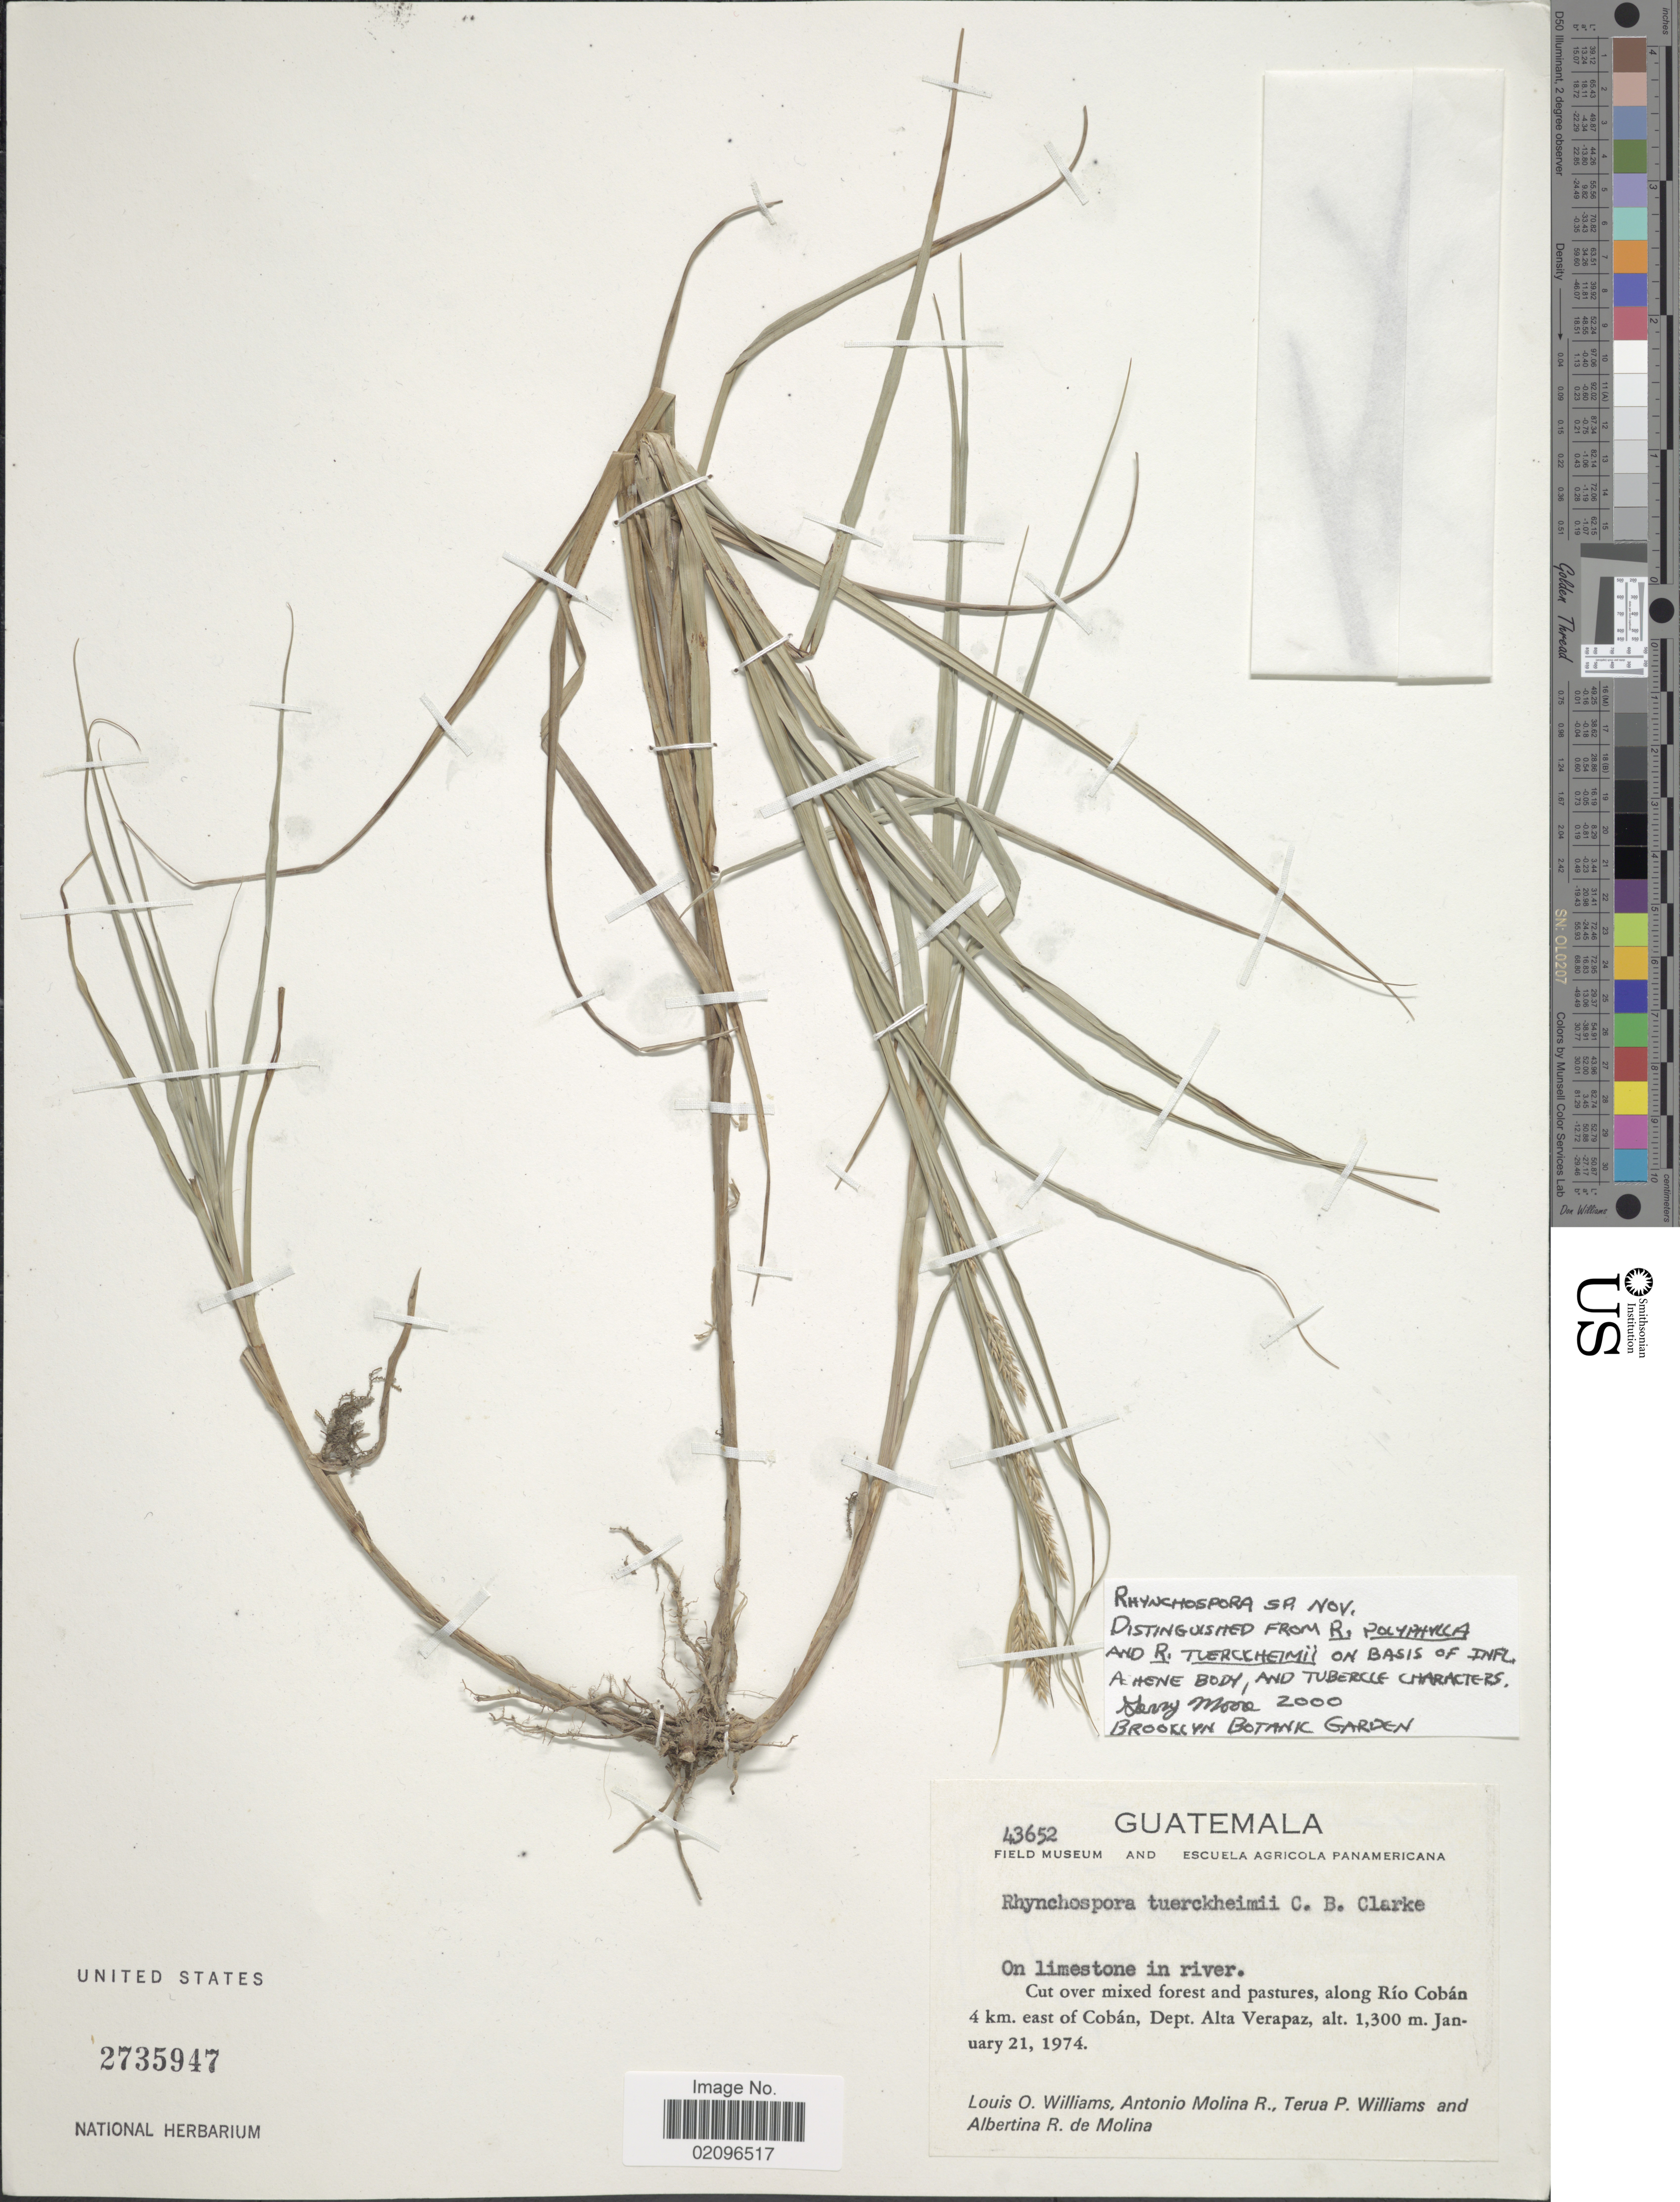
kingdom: Plantae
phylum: Tracheophyta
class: Liliopsida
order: Poales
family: Cyperaceae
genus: Rhynchospora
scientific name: Rhynchospora sp.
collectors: L. Williams, A. Molina R., T. P. Williams & A. R. Molina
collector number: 43652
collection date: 1974-01-21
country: Guatemala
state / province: Alta Verapaz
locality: Along Rio Coban 4 km. east of Coban, Dept. Alta Verapaz.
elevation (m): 1300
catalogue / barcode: US 2735947